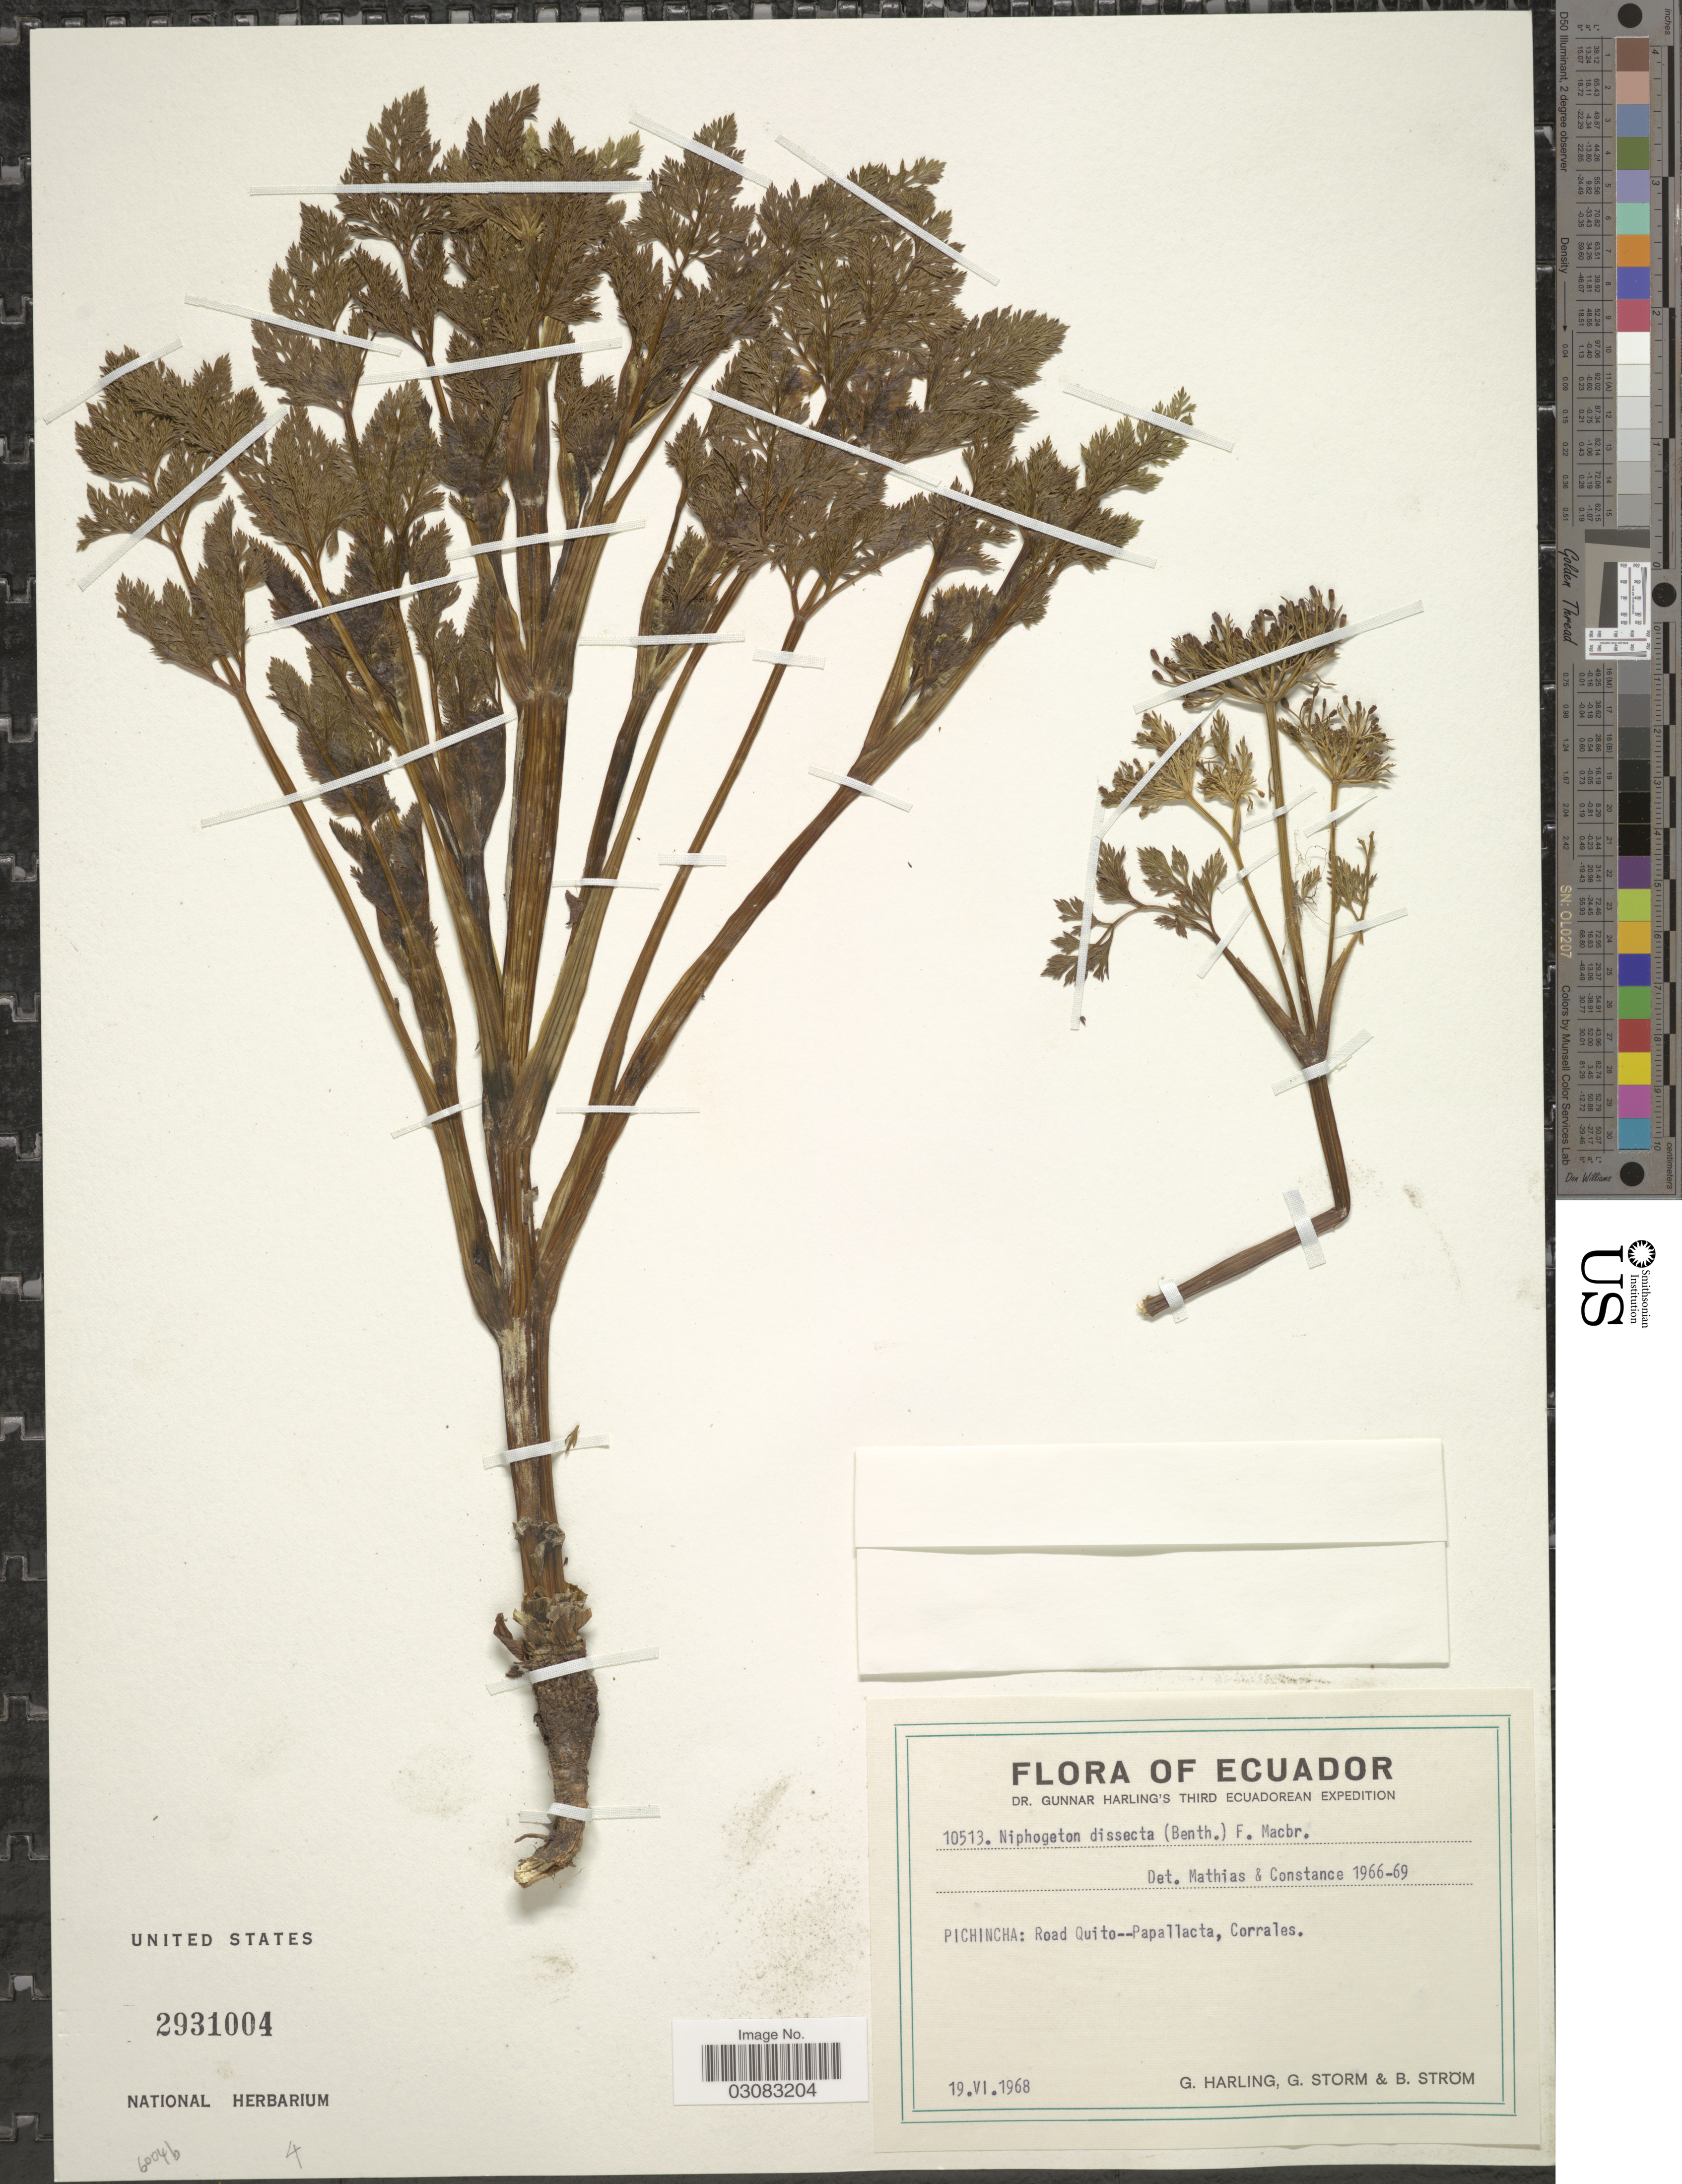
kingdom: Plantae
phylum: Tracheophyta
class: Magnoliopsida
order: Apiales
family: Apiaceae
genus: Niphogeton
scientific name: Niphogeton dissecta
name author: (Benth.) J.F. Macbr.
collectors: G. Harling, G. Storm & B. Ström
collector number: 10513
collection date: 1968-06-19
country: Ecuador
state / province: Pichincha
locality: Road Quito--Papallacta, Corrales.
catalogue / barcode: US 2931004